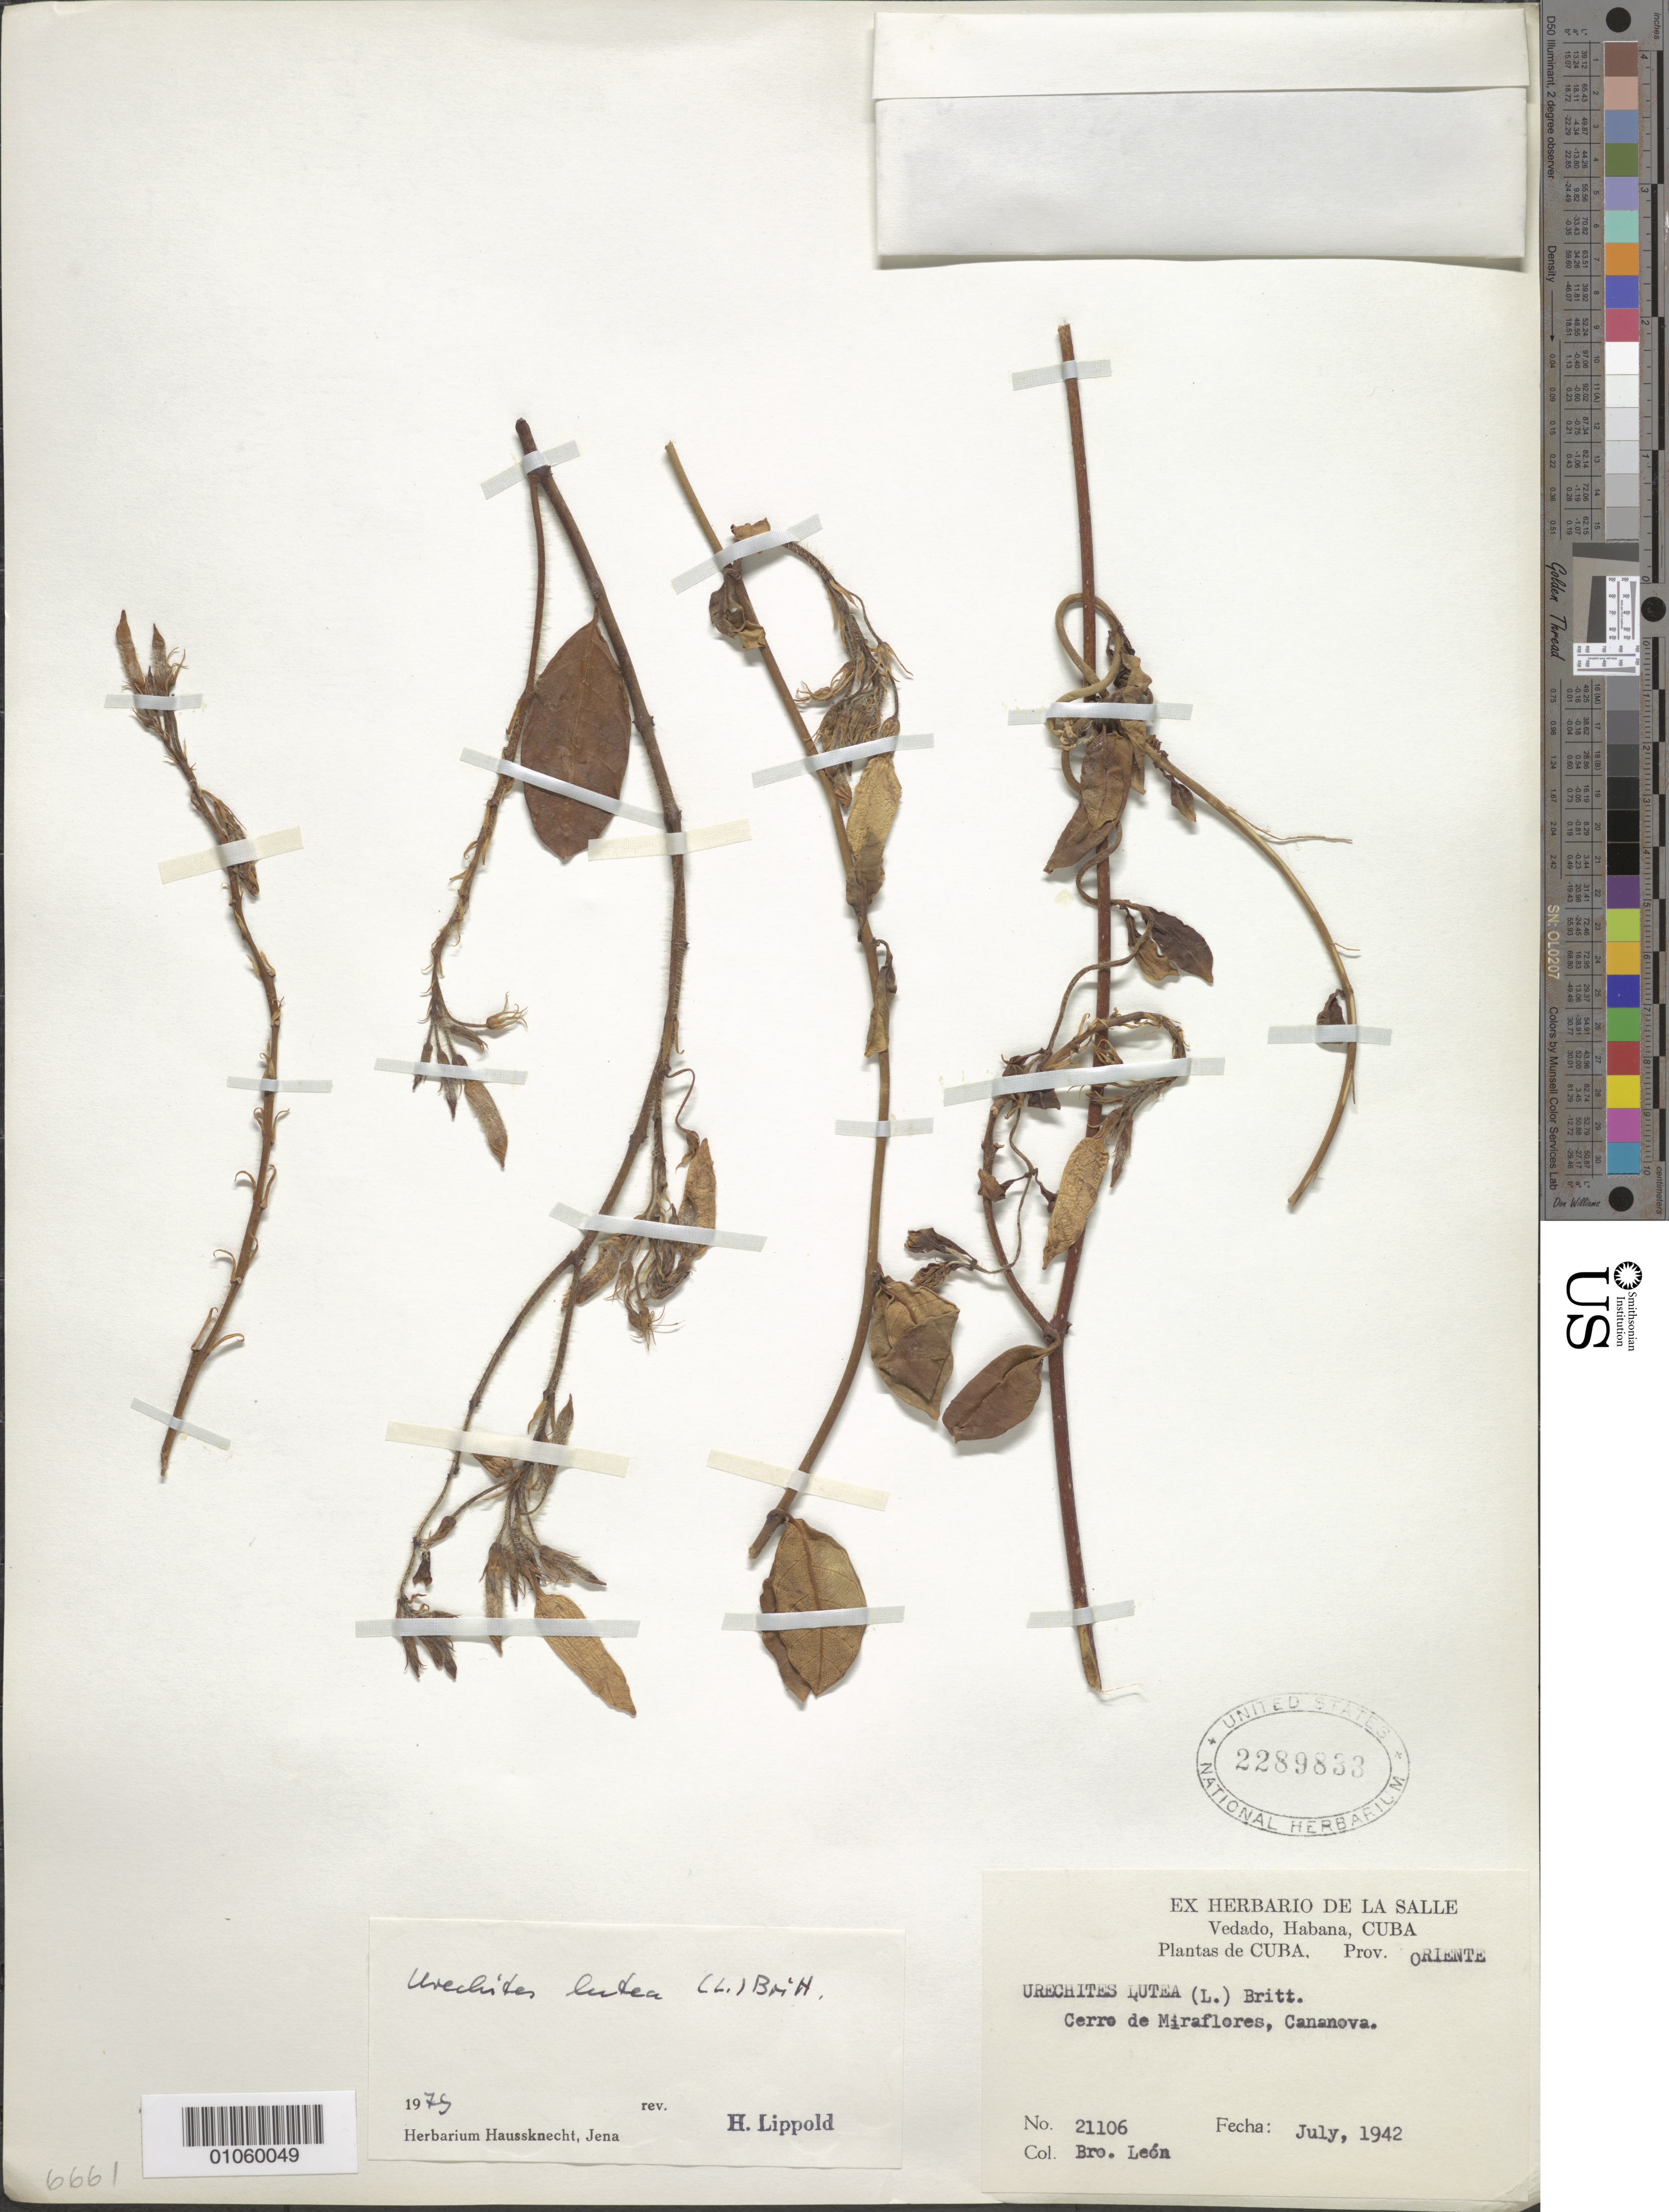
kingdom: Plantae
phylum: Tracheophyta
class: Magnoliopsida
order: Gentianales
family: Apocynaceae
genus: Urechites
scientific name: Urechites lutea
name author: (L.) Britton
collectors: Bro. León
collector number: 21106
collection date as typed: Jul 1942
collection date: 1942-07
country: Cuba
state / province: Oriente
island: Cuba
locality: Cerre de Miraflores, Cananova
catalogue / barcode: US 2289833